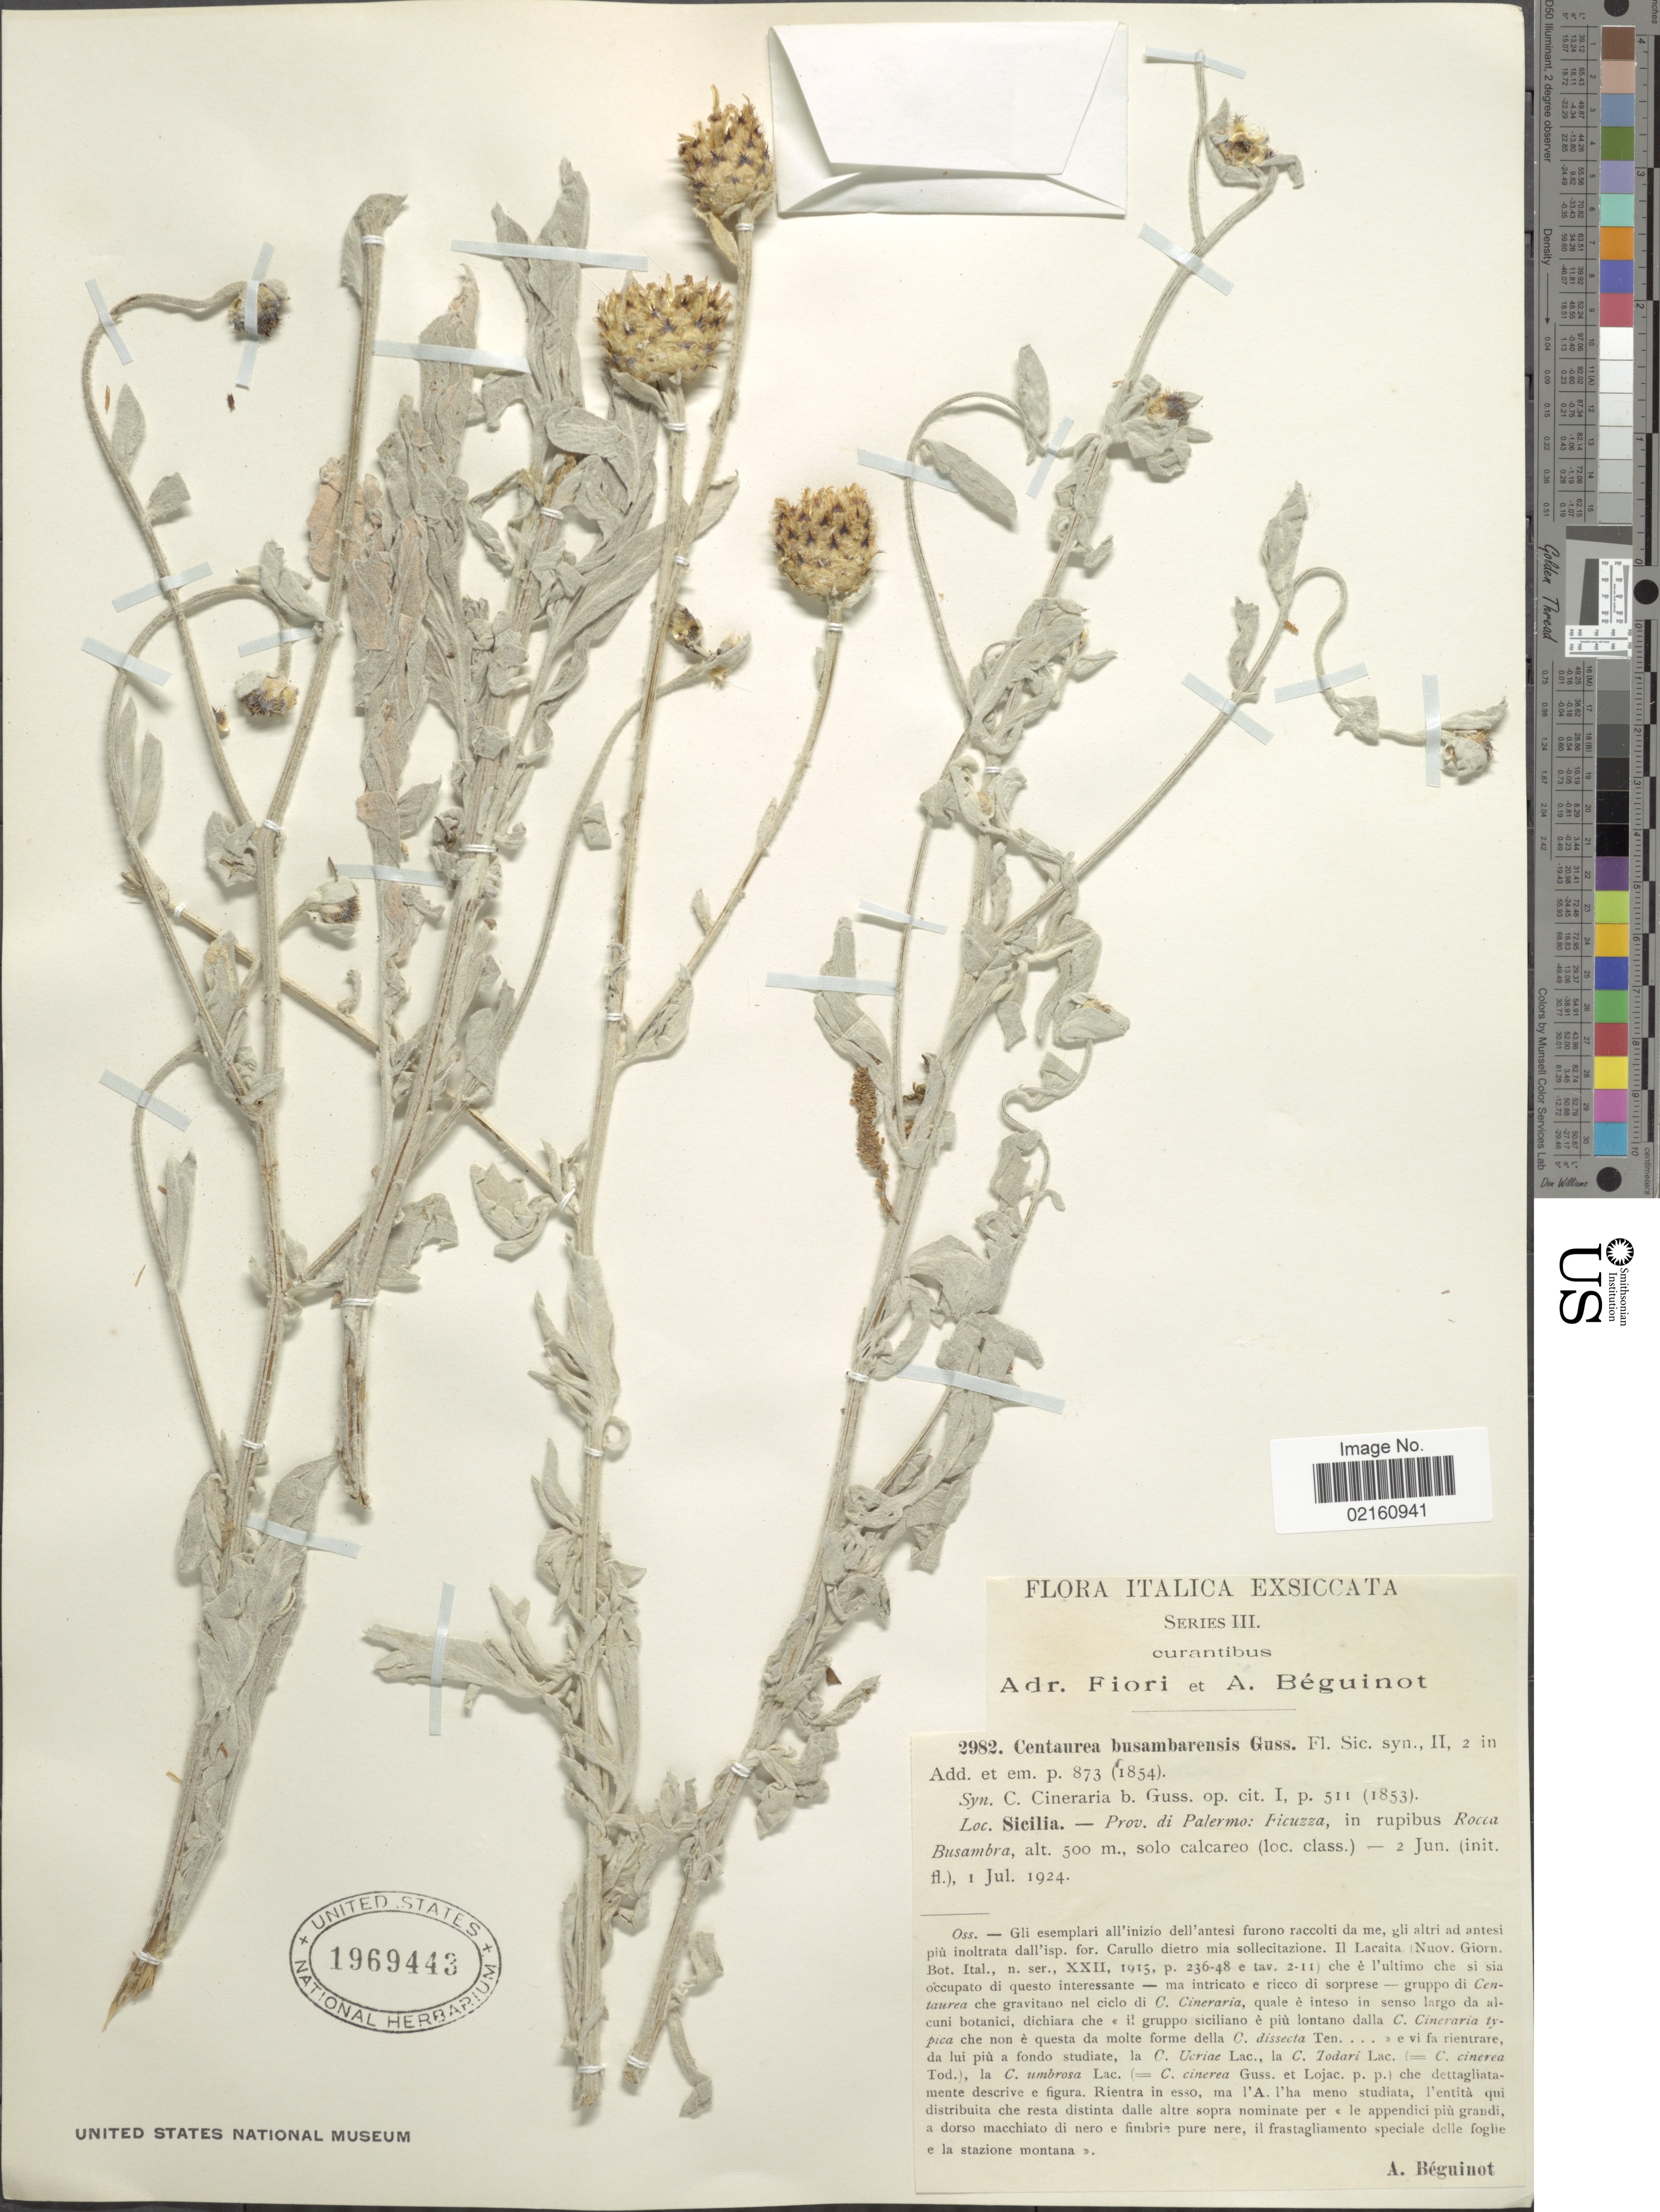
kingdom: Plantae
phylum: Tracheophyta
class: Magnoliopsida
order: Asterales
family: Asteraceae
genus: Centaurea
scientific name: Centaurea busambarensis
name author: Gussone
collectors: A. Béguinot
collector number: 2982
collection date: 1924-07-01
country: Italy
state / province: Siciliana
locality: Sicilia, Prov. di Palermo, Ficuzza, Rocca Busambra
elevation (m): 500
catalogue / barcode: US 1969443